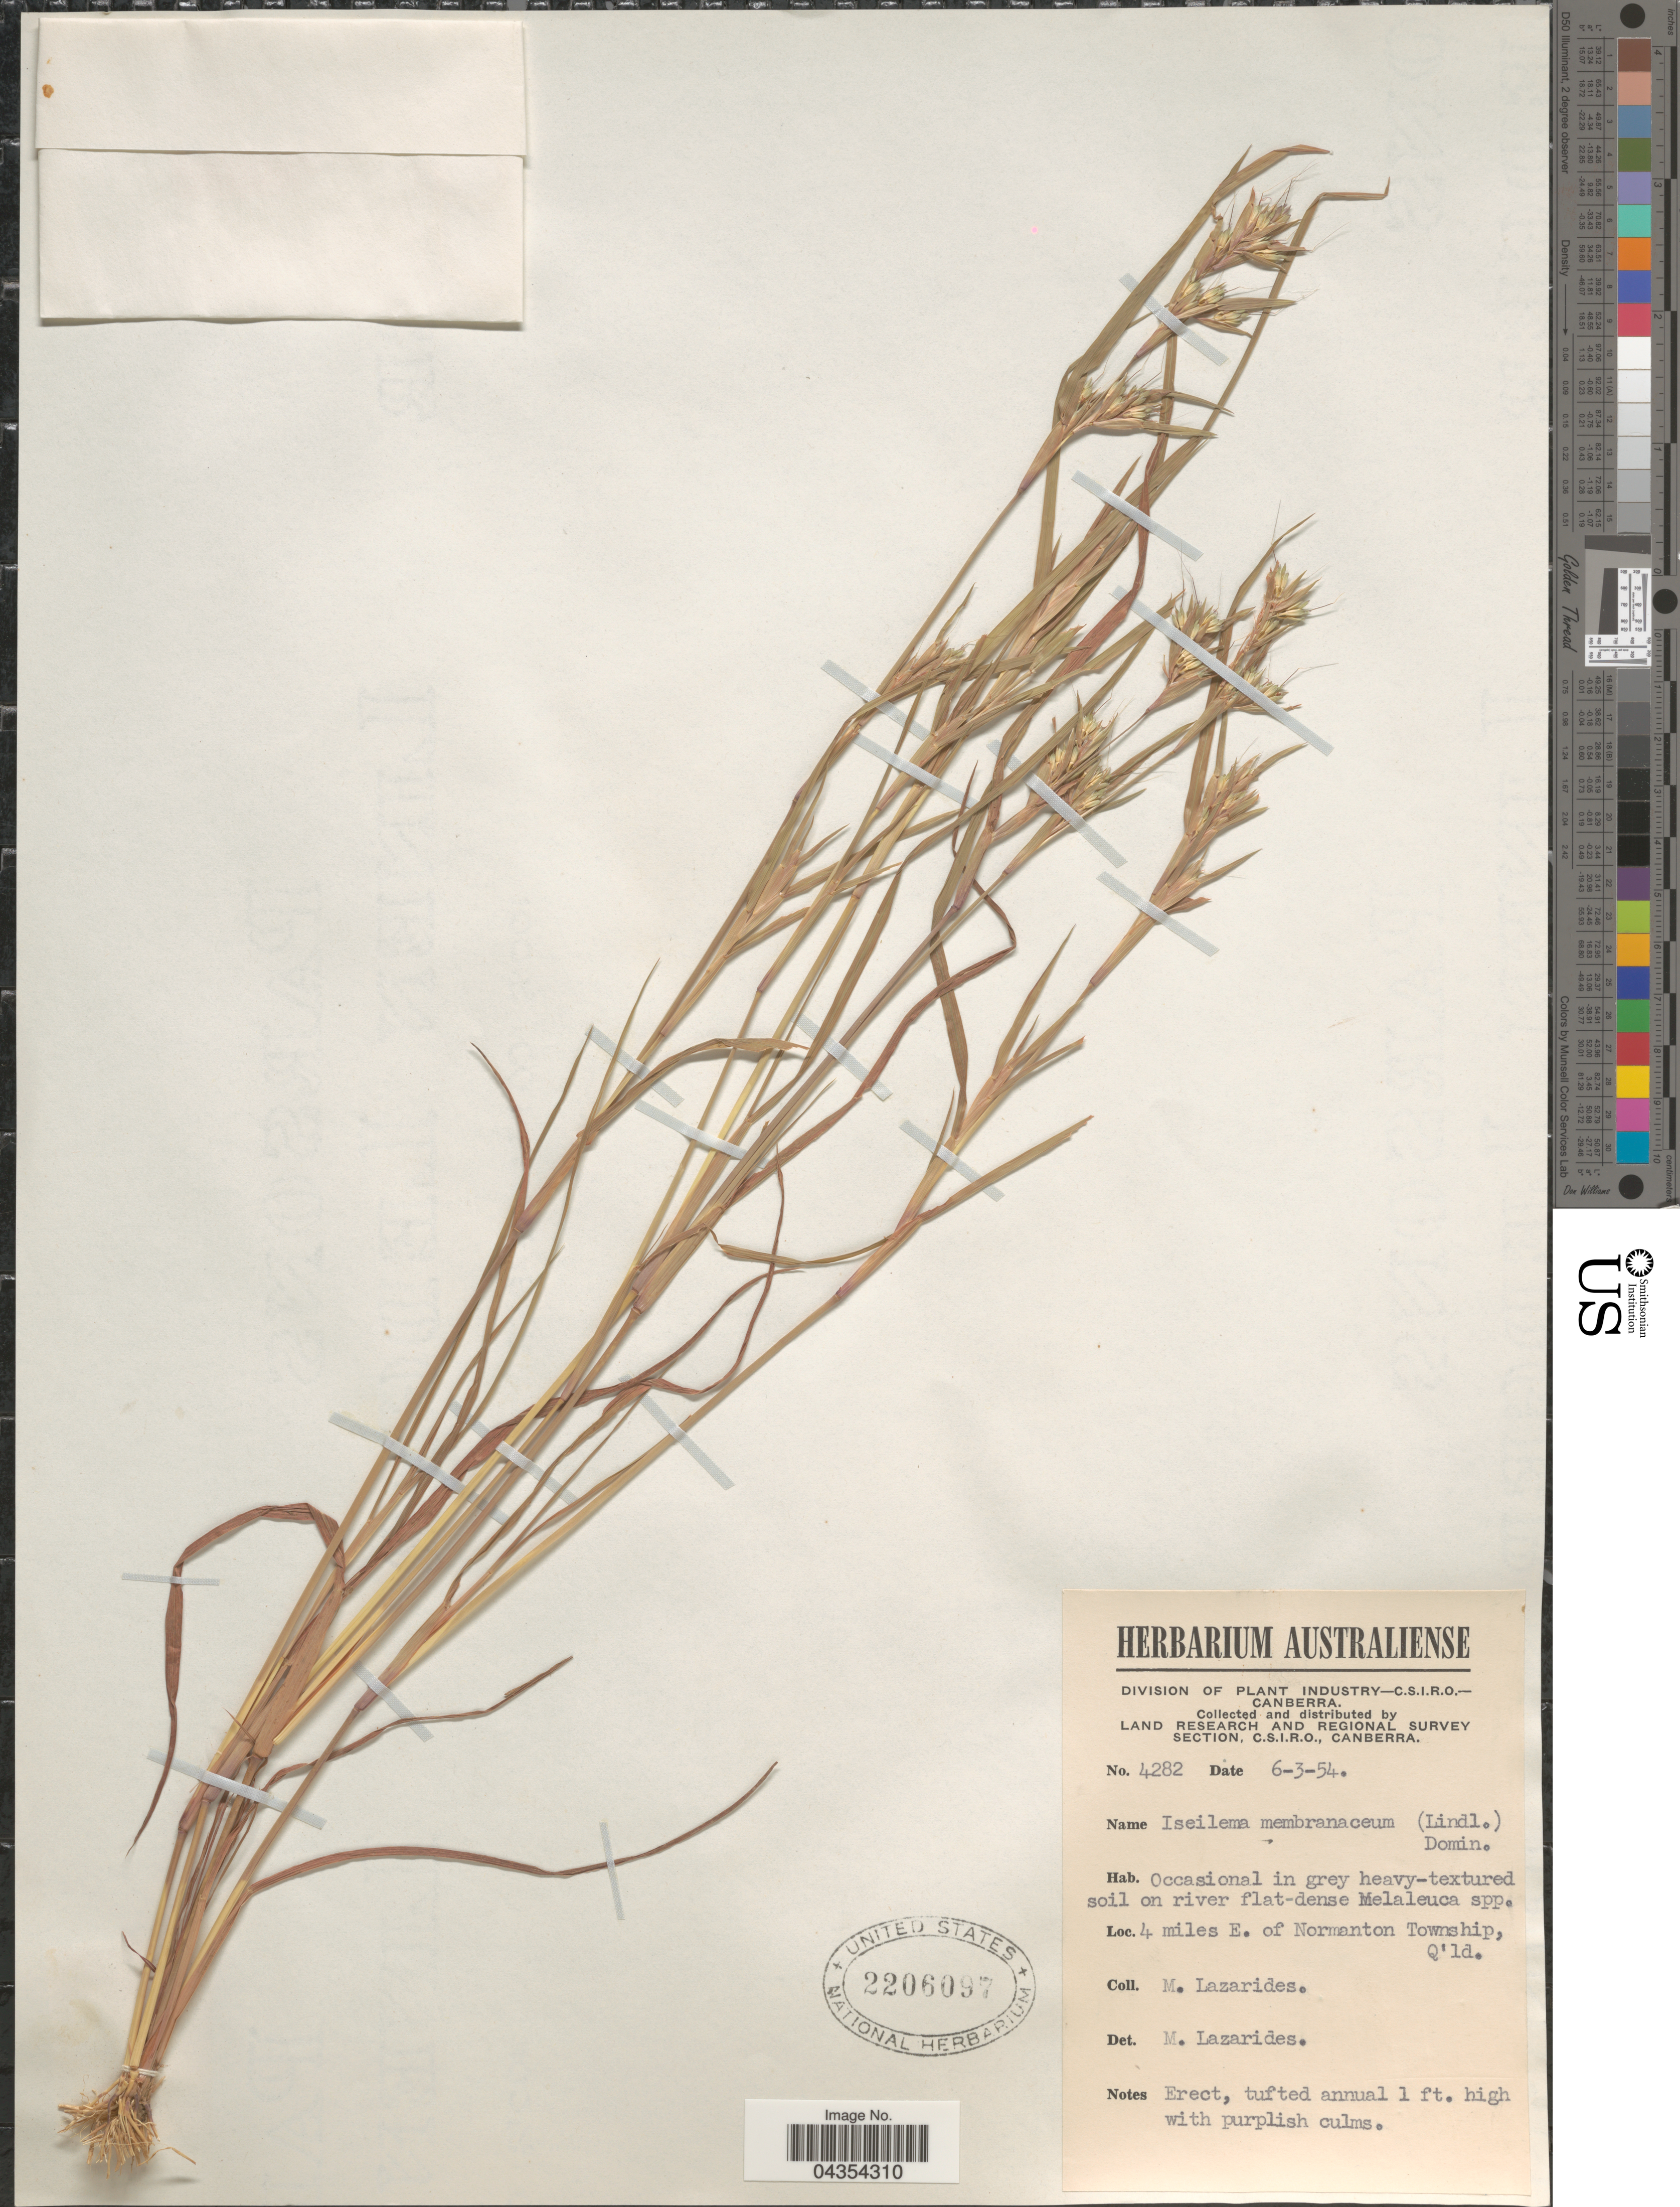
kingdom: Plantae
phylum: Tracheophyta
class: Liliopsida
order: Poales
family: Poaceae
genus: Iseilema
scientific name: Iseilema membranaceum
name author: (Lindl.) Domin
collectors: M. Lazarides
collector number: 4282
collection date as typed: Transcribed d/m/y: 6/3/54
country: Australia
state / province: Queensland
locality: Land Research and Regional Survey Section. 4 miles E. of Normanton Township, Q'ld.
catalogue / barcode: US 2206097